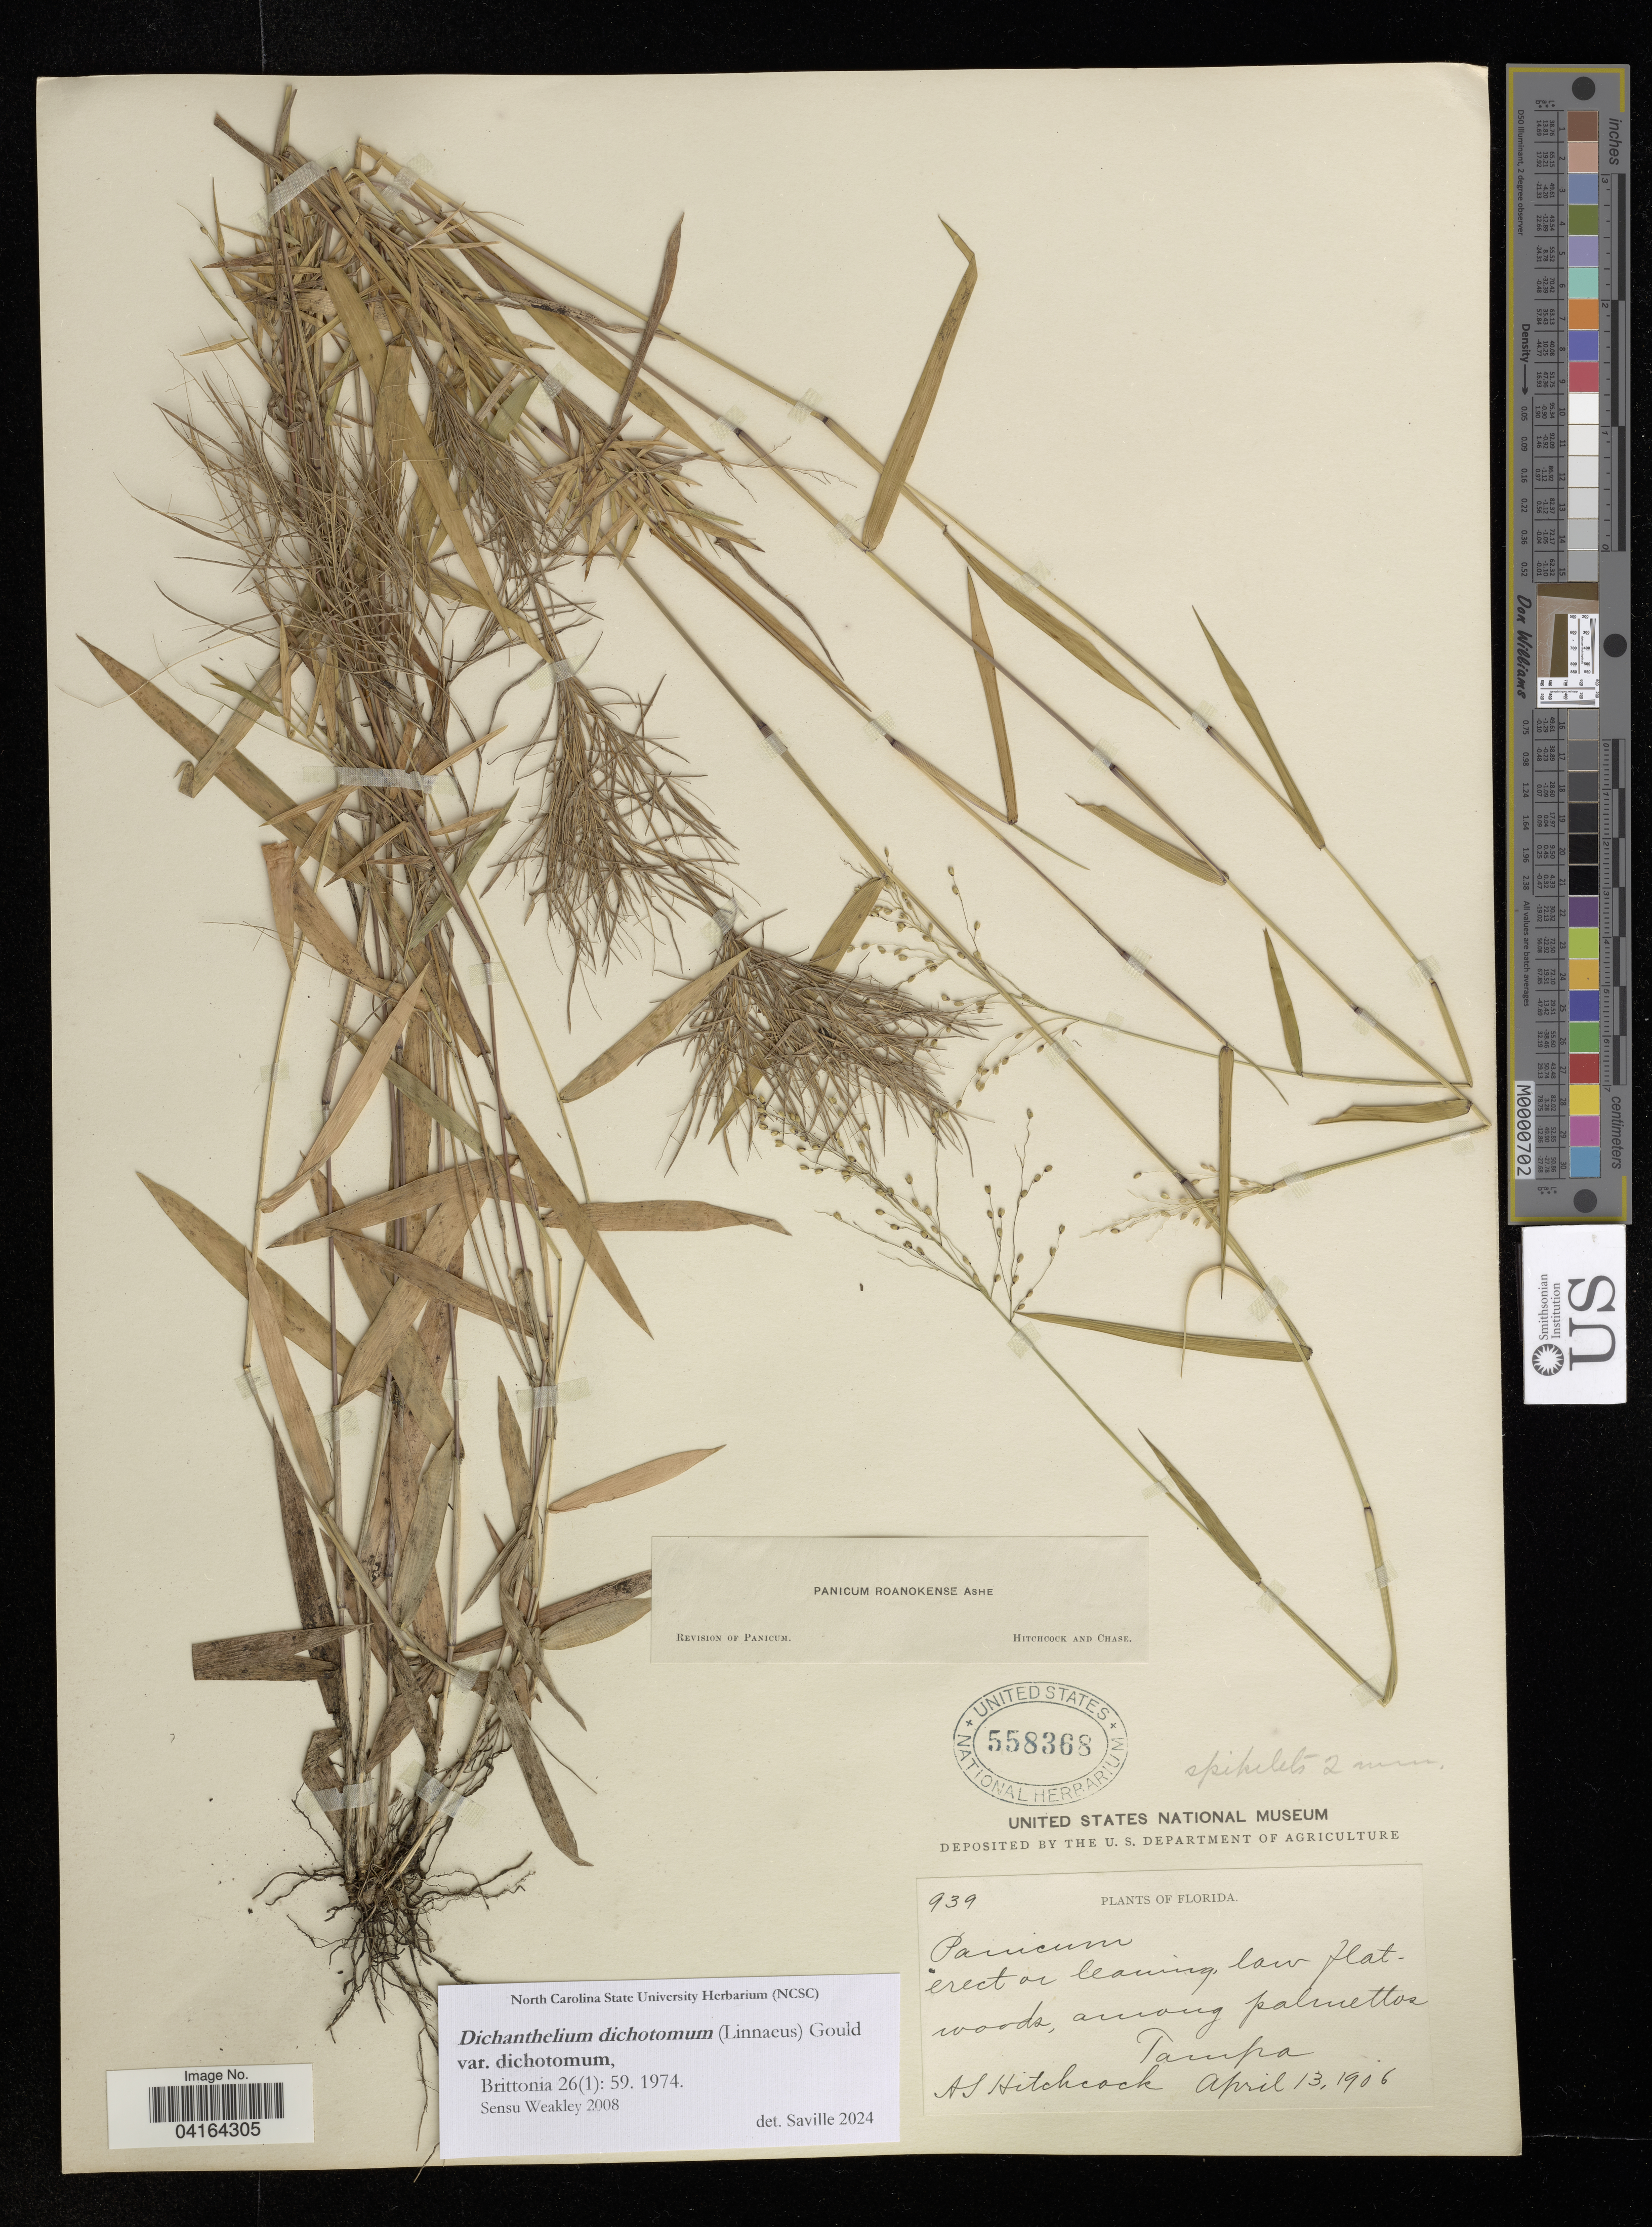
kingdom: Plantae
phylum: Tracheophyta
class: Liliopsida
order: Poales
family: Poaceae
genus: Dichanthelium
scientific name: Dichanthelium dichotomum var. dichotomum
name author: (L.) Gould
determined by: Saville, A. C., (NCSC), North Carolina State University (UNITED STATES)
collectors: A. Hitchcock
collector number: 939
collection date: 1906-04-13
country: United States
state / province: Florida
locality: Tampa.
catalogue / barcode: US 558368